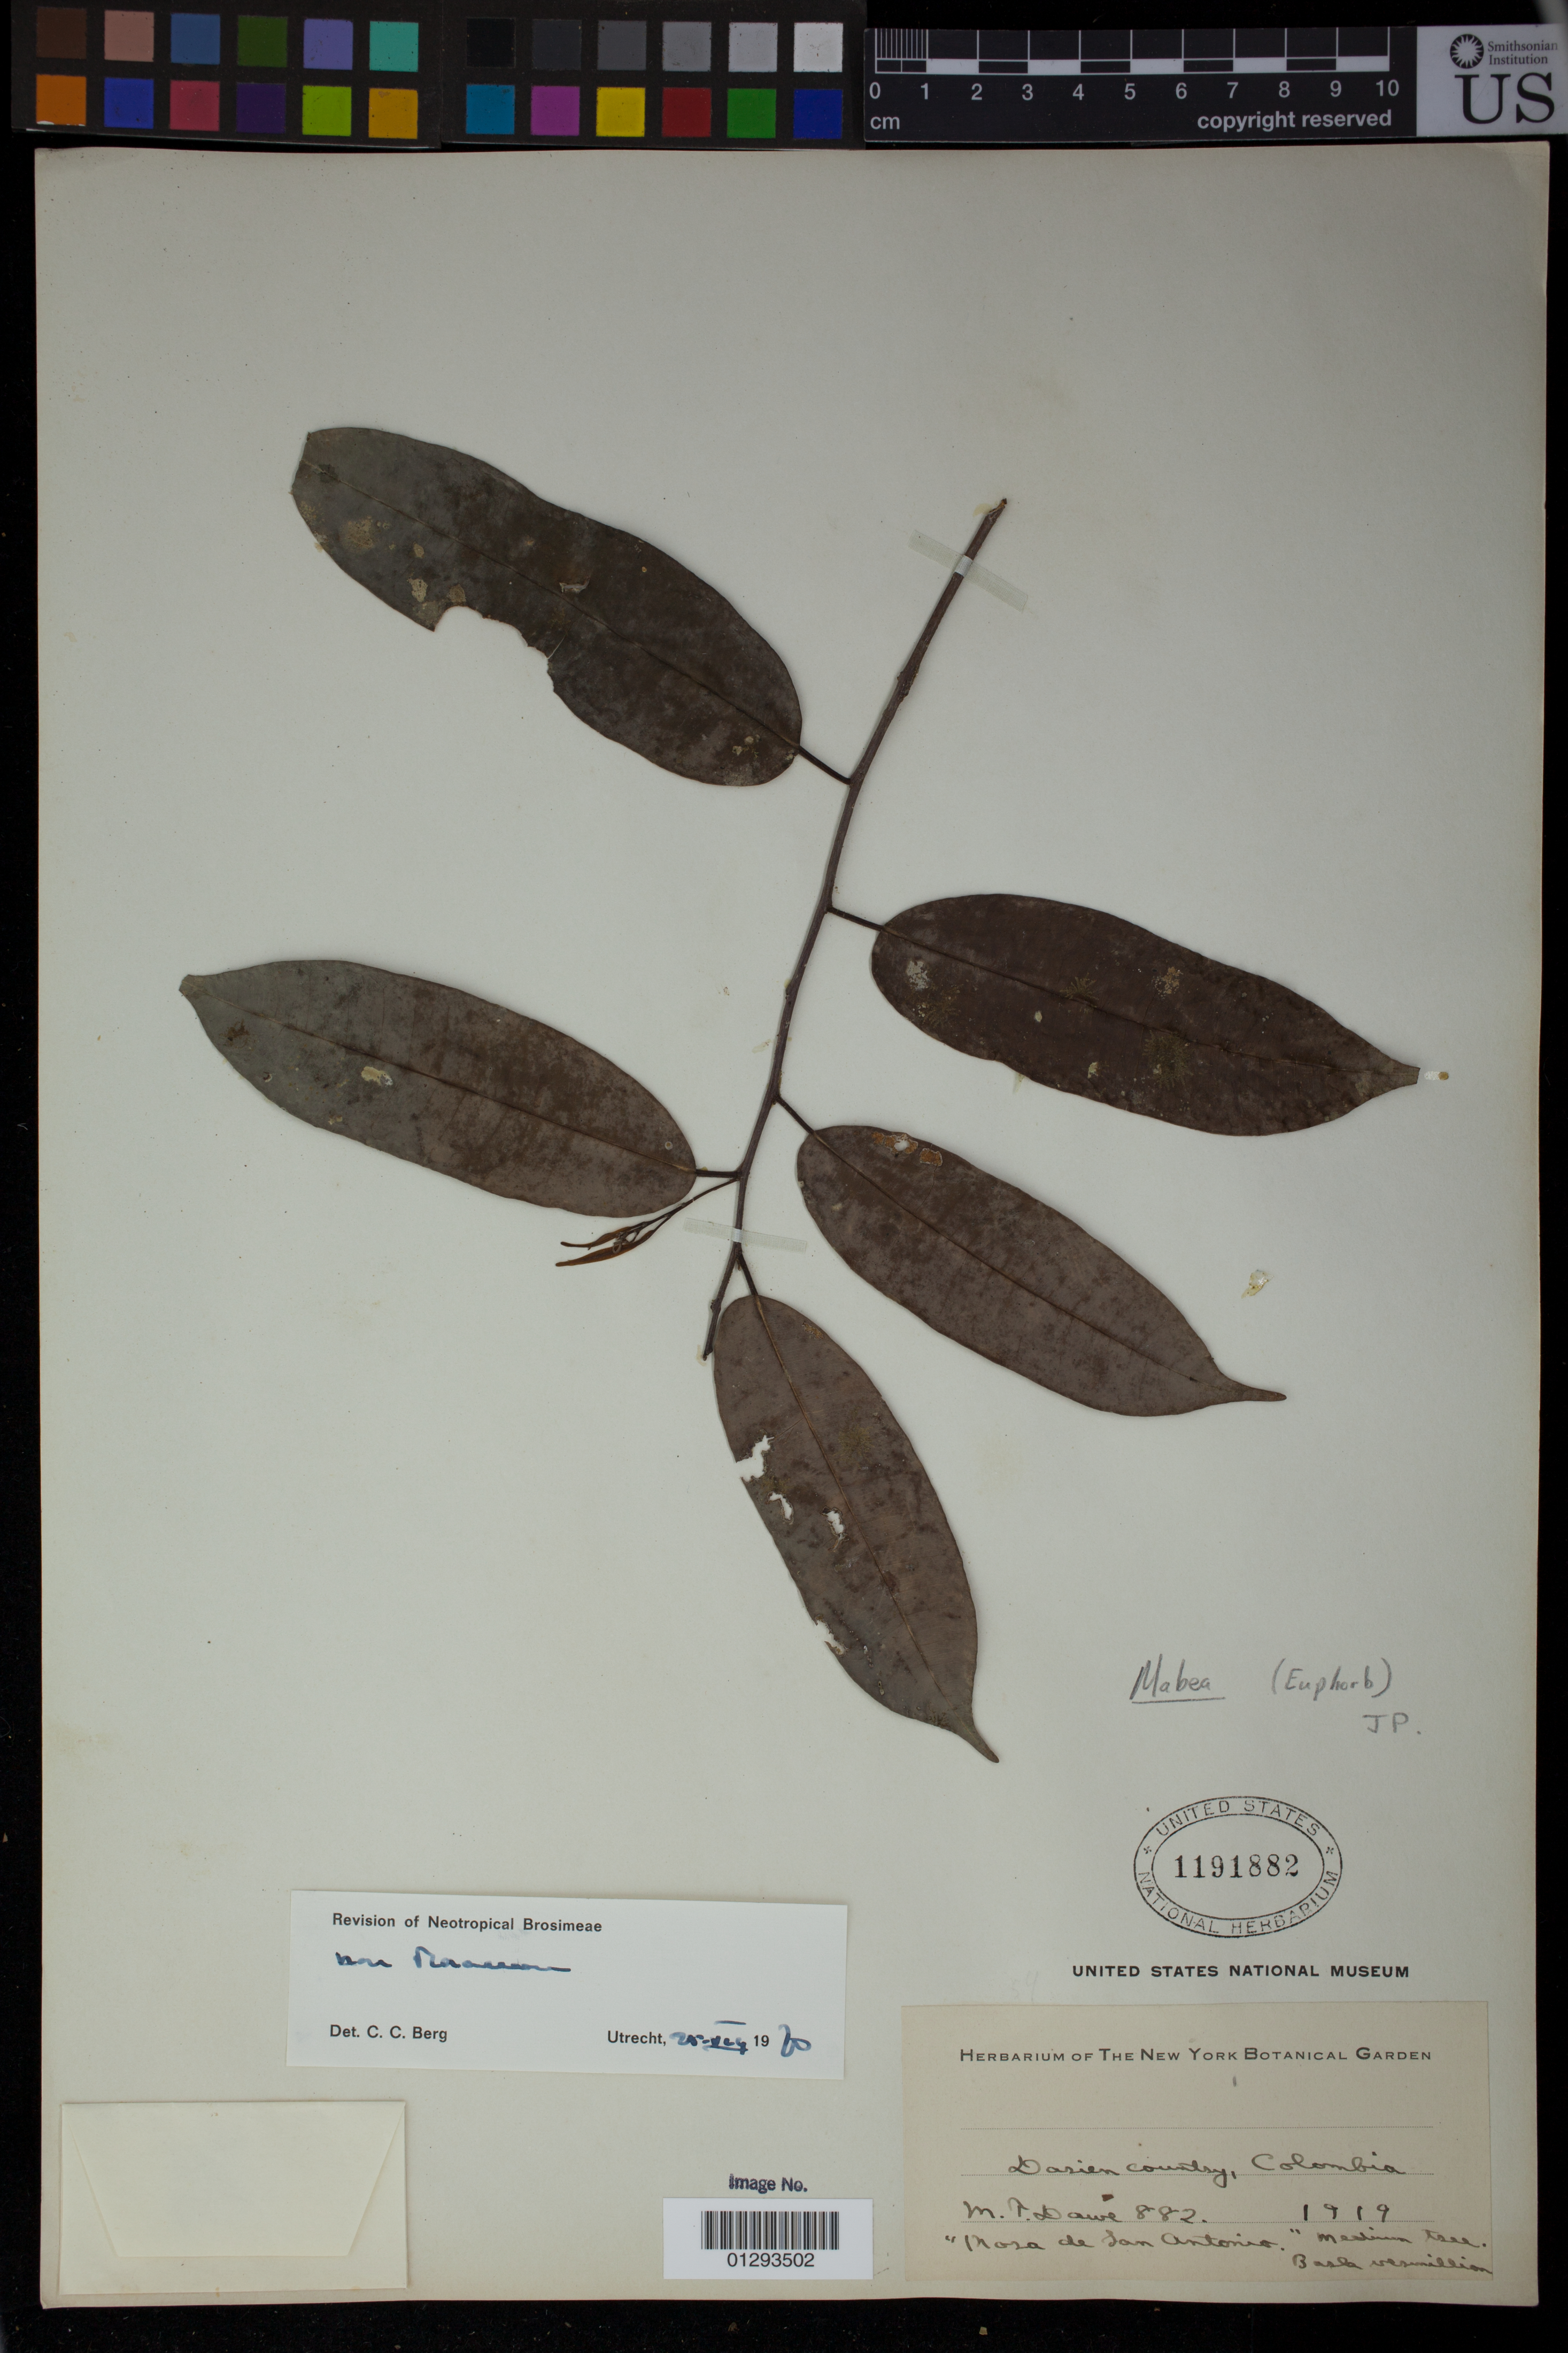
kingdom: Plantae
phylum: Tracheophyta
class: Magnoliopsida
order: Malpighiales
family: Euphorbiaceae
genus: Mabea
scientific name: Mabea sp.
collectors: M. T. Dawe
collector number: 882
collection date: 1919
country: Colombia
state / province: Caldas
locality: Darien country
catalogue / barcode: US 1191882